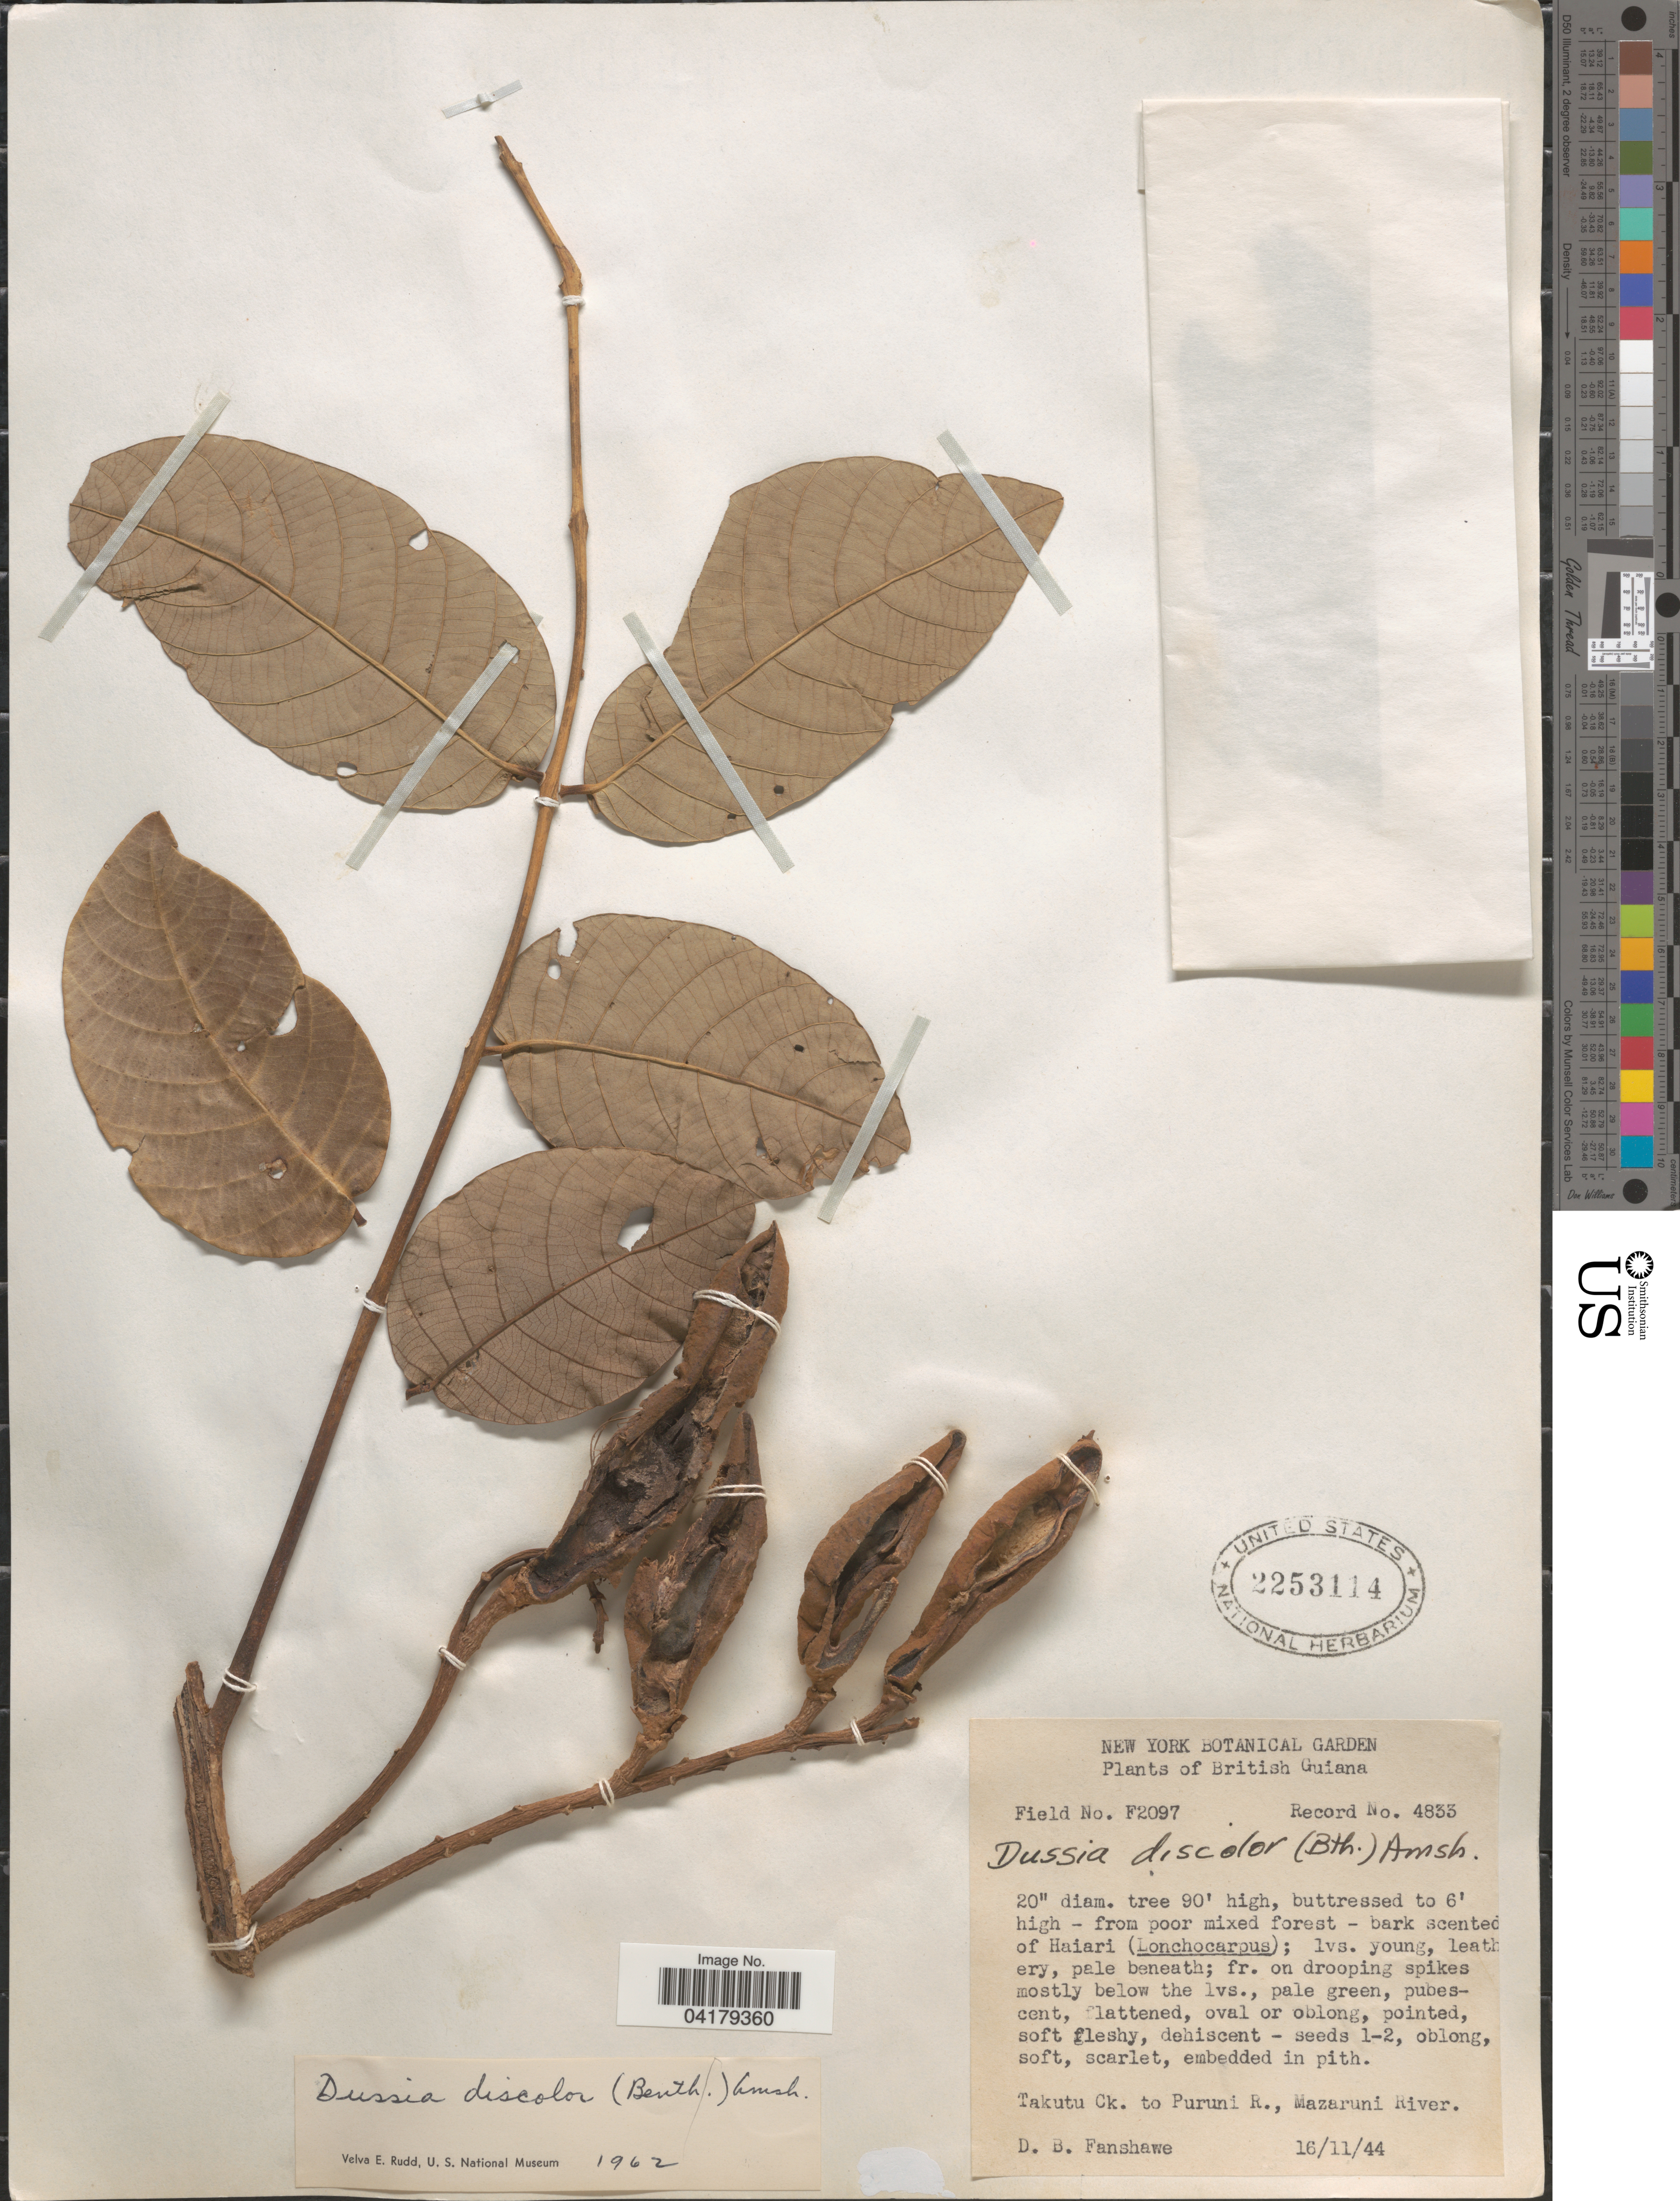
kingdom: Plantae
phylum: Tracheophyta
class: Magnoliopsida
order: Fabales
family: Fabaceae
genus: Dussia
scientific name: Dussia discolor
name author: (Benth.) Amshoff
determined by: Rudd, V. E.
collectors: D. B. Fanshawe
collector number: F2097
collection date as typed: Transcribed d/m/y: 16/11/44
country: Guyana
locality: British Guiana. Takutu Ck. to Puruni R., Mazaruni River.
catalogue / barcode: US 2253114